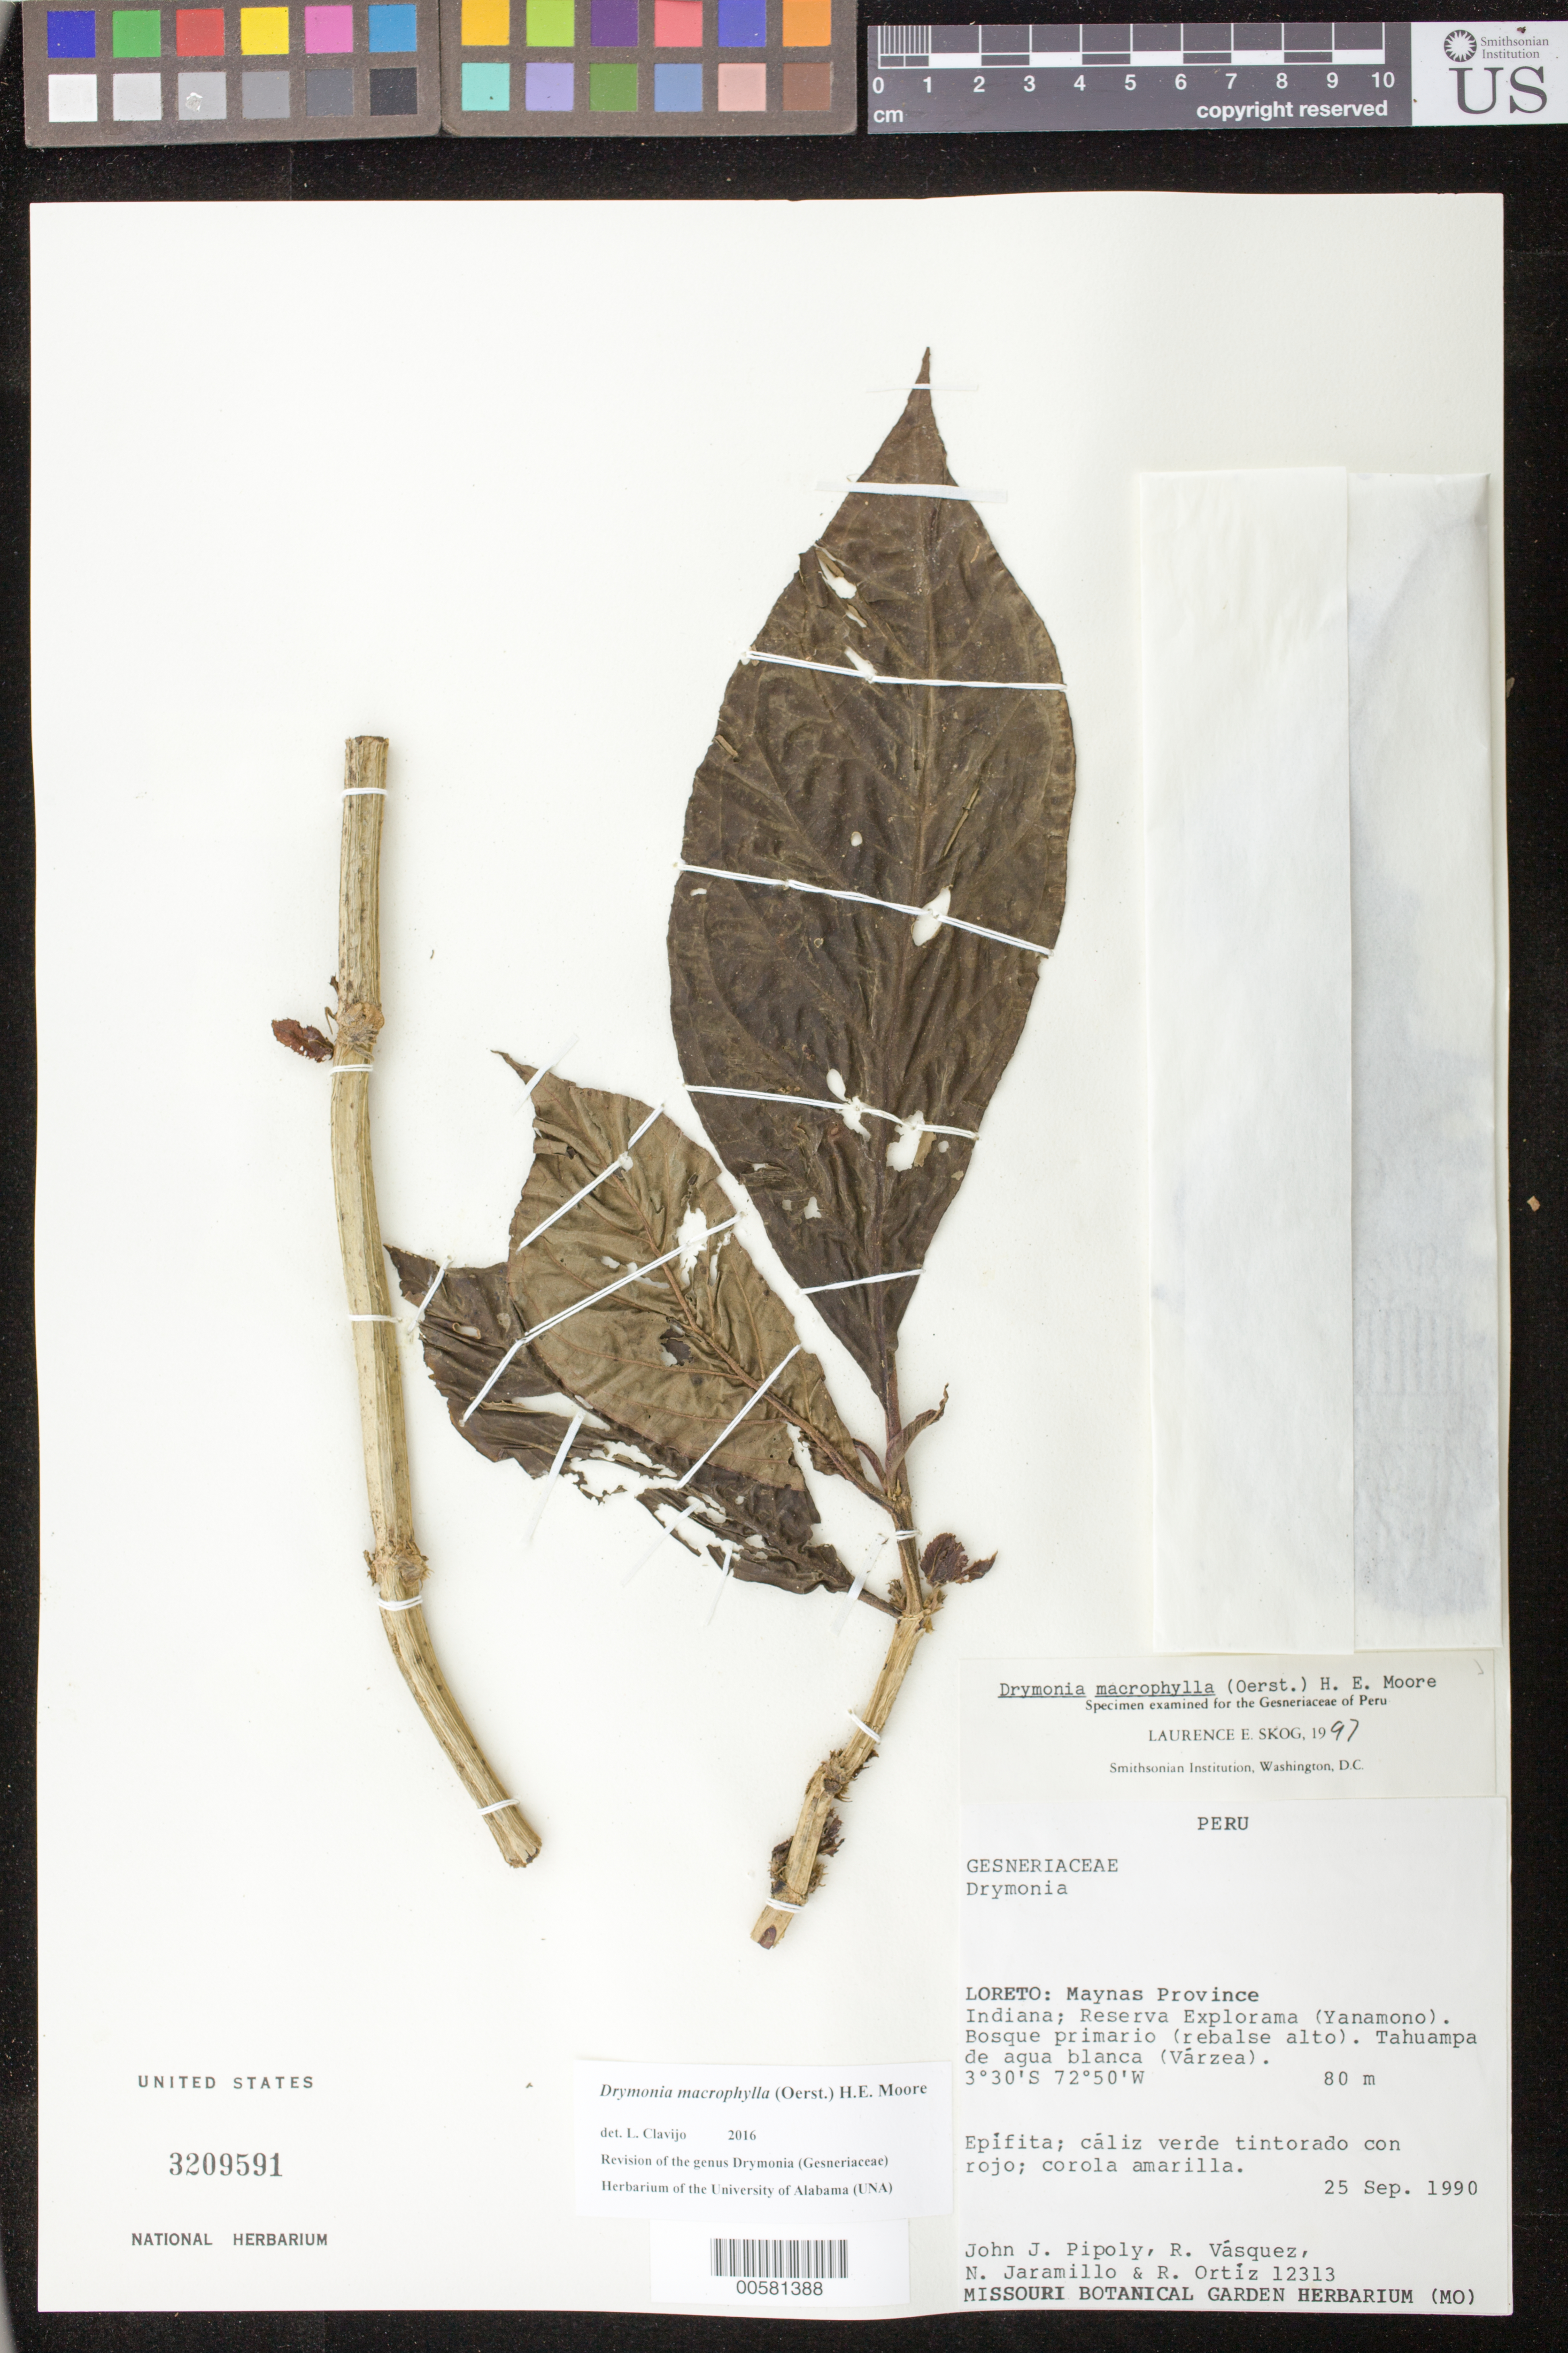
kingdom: Plantae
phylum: Tracheophyta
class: Magnoliopsida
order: Lamiales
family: Gesneriaceae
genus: Drymonia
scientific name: Drymonia macrophylla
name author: (Oerst.) H.E. Moore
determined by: Skog, Laurence E.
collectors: J. J. Pipoly, R. Vásquez, N. Jaramillo & R. del C. Ortiz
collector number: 12313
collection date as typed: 25 Sep 1990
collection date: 1990-09-25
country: Peru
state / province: Loreto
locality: Prov. Maynas; Indiana, Reserva Explorama (Yanamono)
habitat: Bosque primario (rebalse alto); Tahuampa de agua blanca (Várzea)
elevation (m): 80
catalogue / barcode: US 3209591